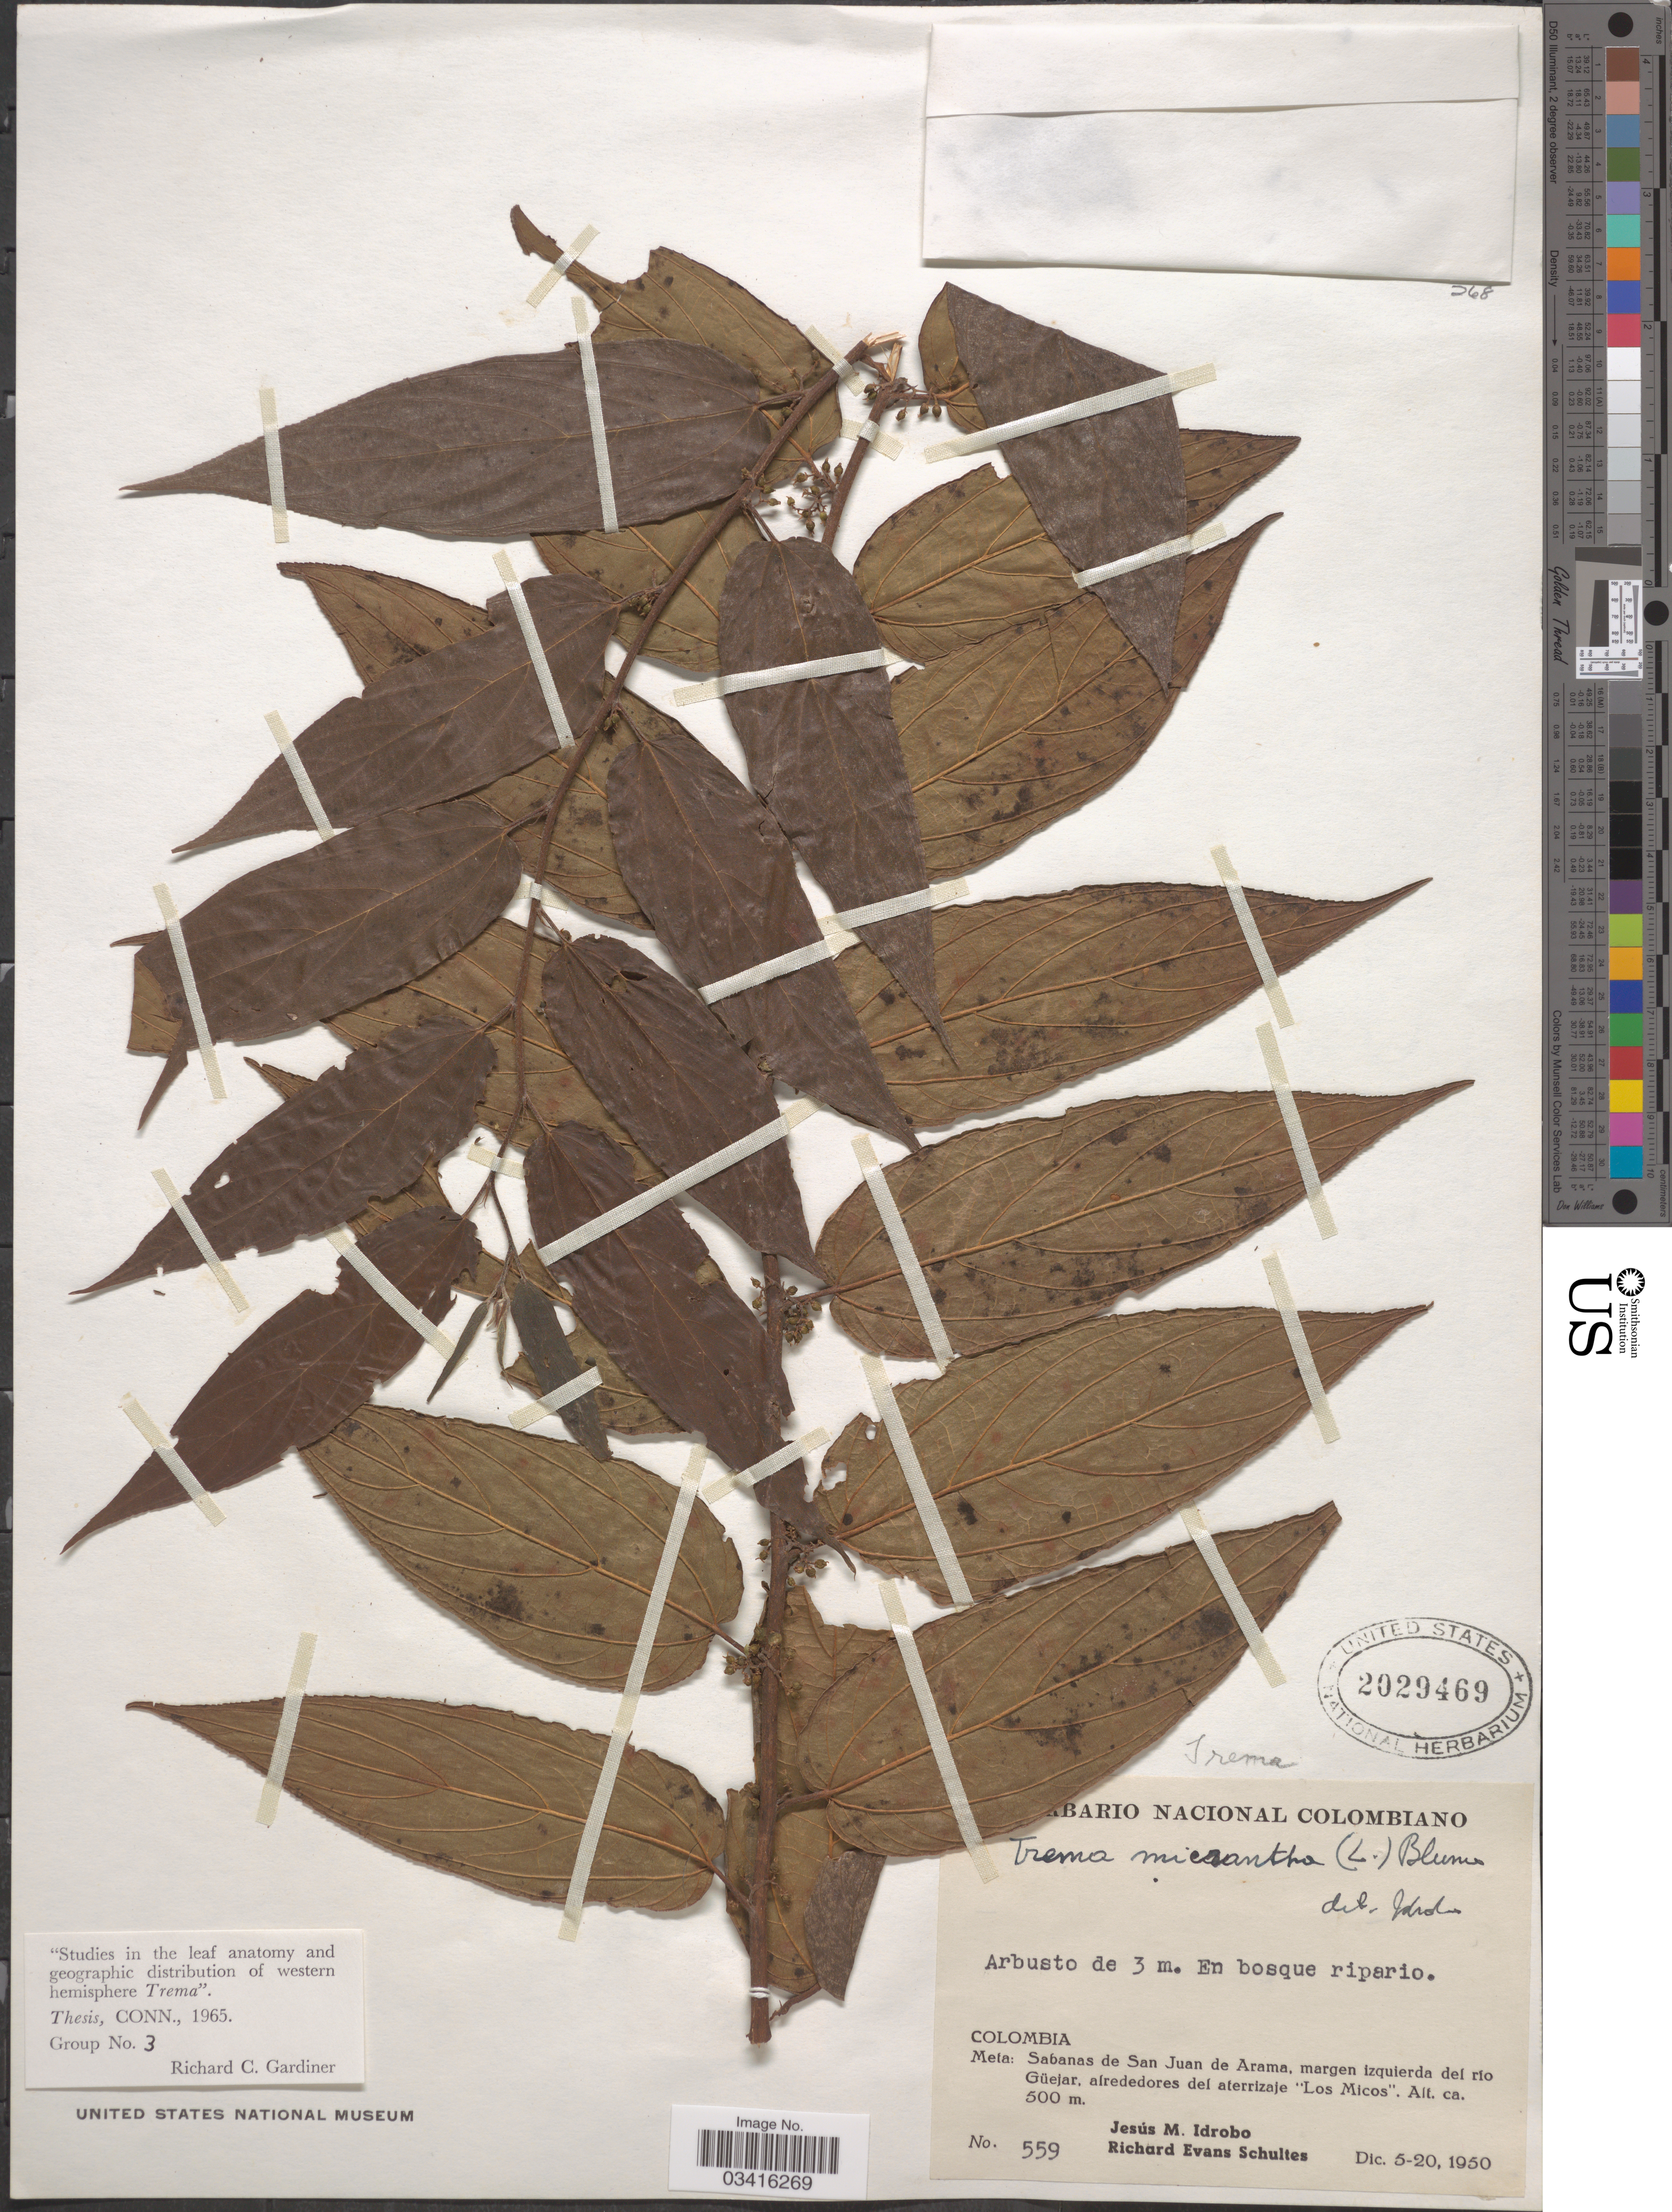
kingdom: Plantae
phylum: Tracheophyta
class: Magnoliopsida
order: Rosales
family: Cannabaceae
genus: Trema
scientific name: Trema micranthum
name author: (L.) Blume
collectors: J. M. Idrobo & R. E. Schultes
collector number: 559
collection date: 1950-12-05/1950-12-20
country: Colombia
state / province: Meta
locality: Sabanas de San Juan de Arama, margen izquierda del rio Güejar, alrededores del aterrizaje "Los Micos".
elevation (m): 500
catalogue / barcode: US 2029469